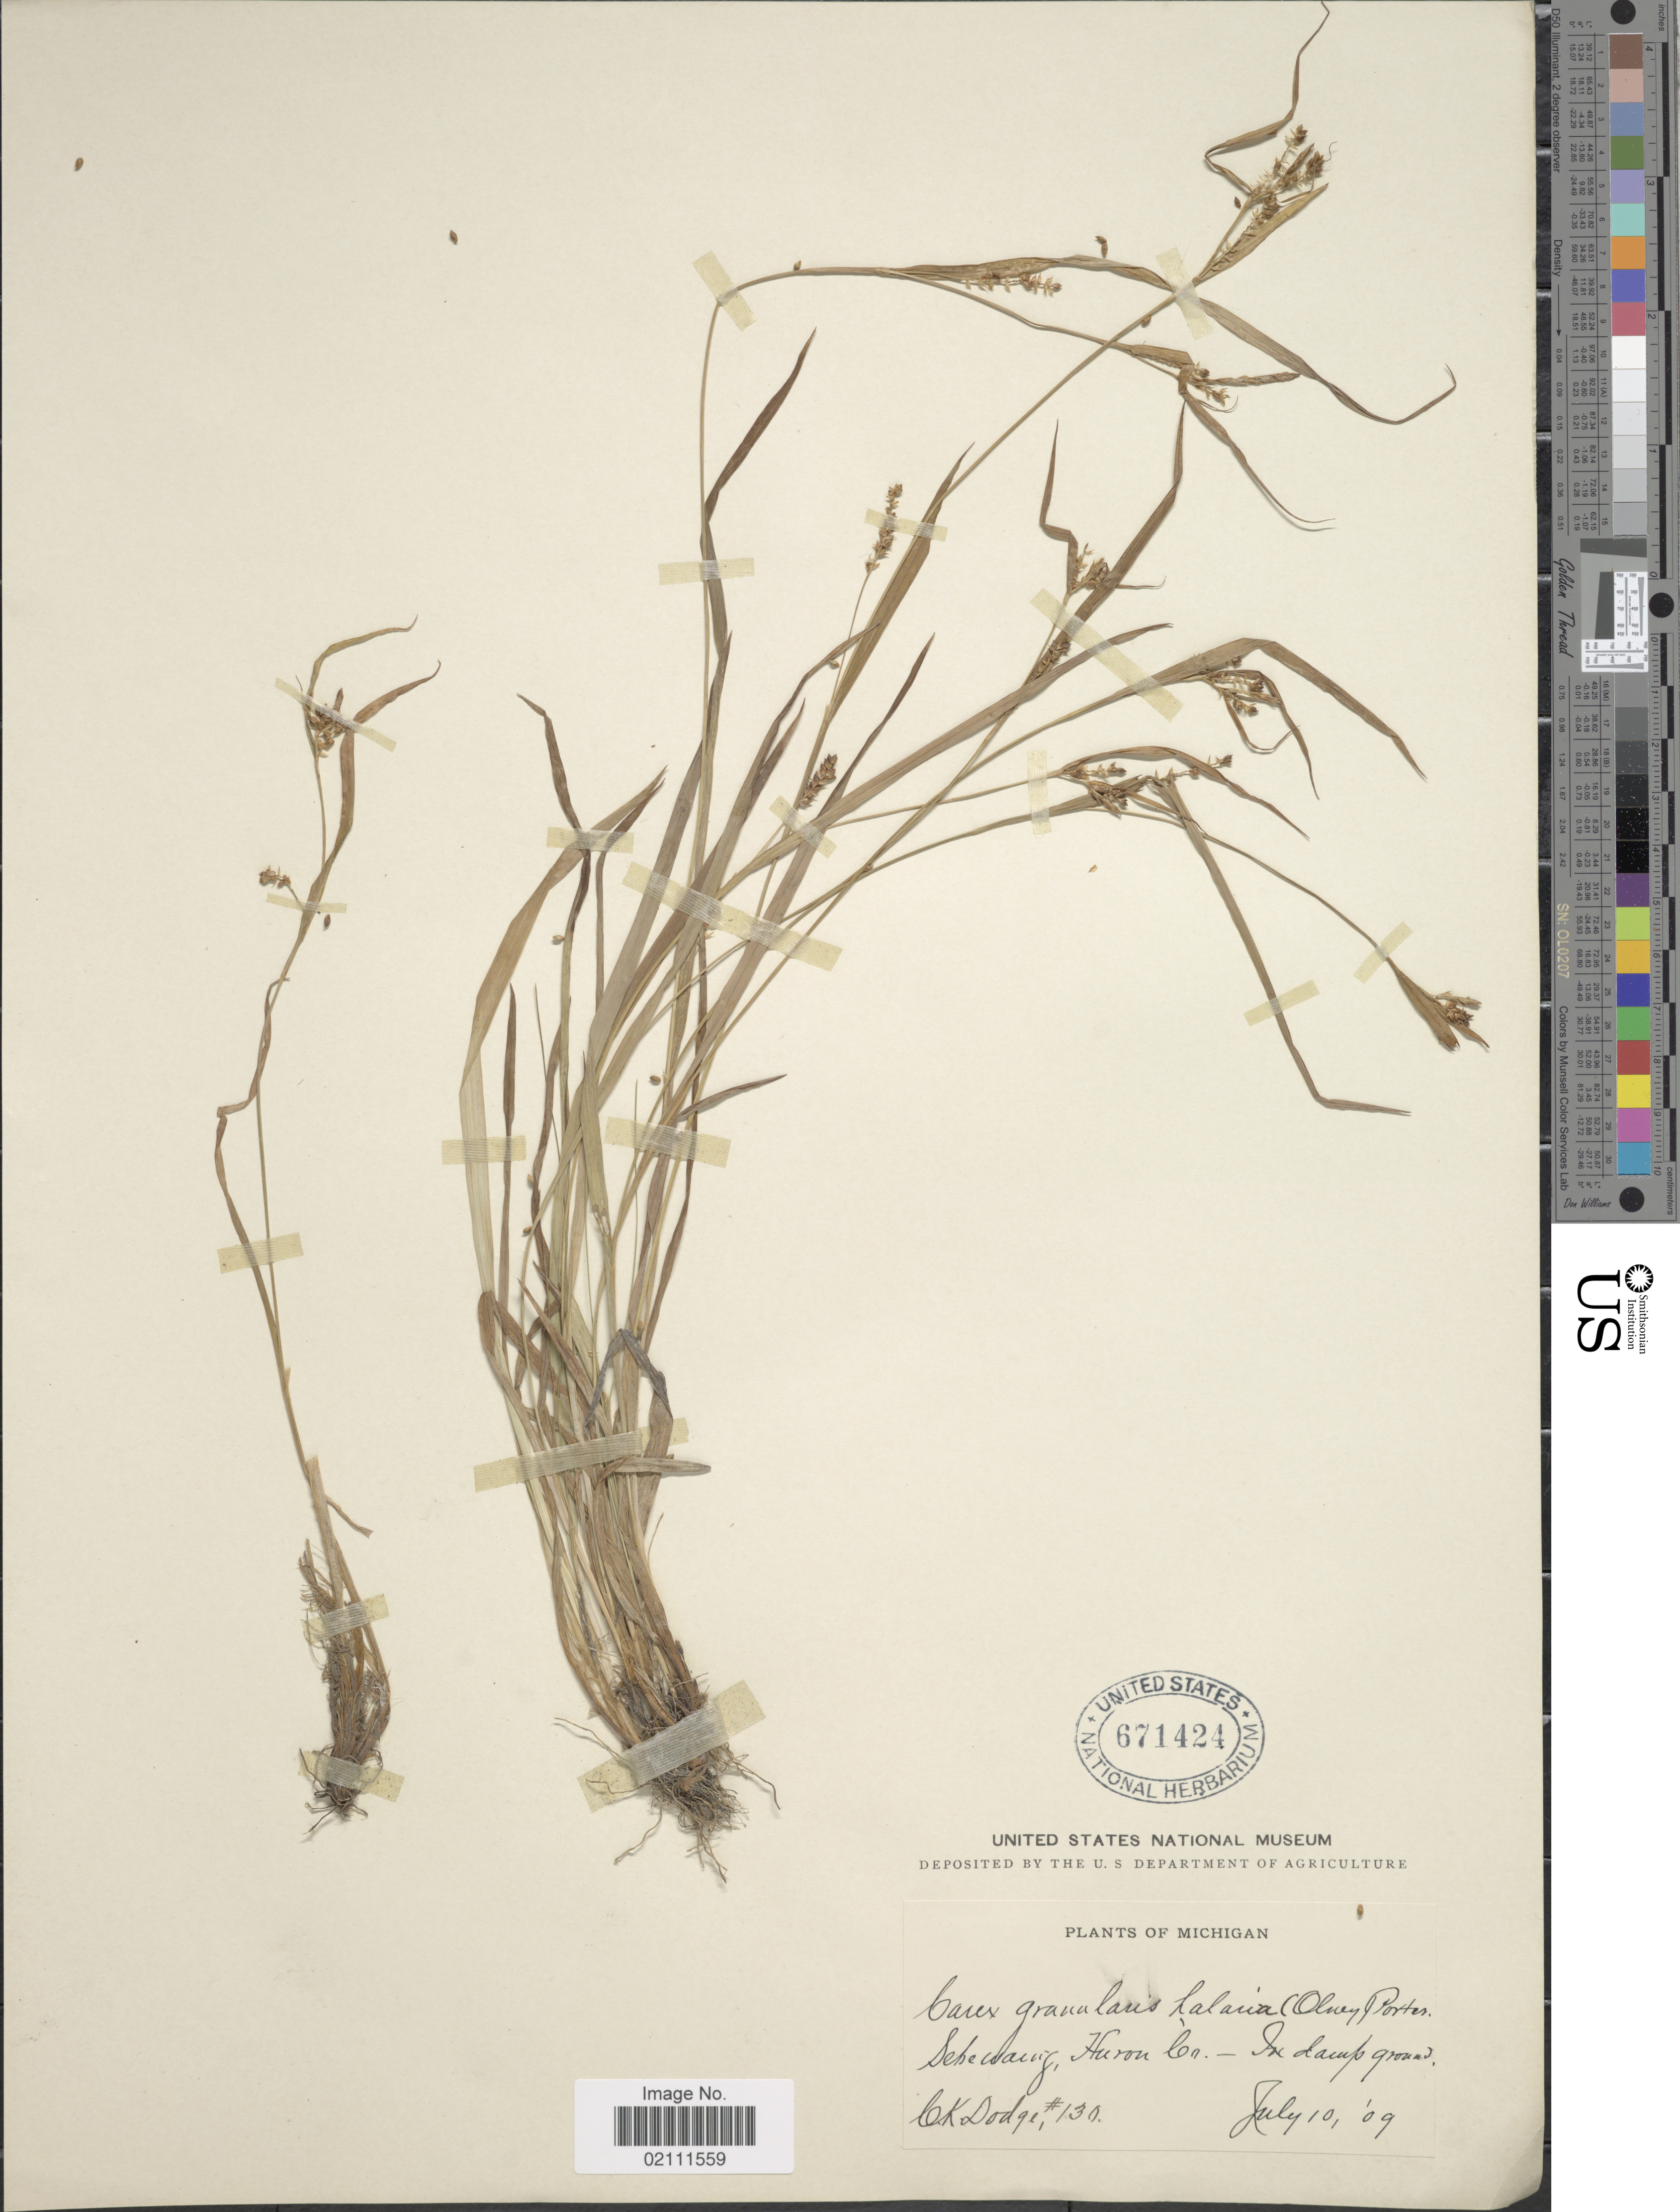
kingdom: Plantae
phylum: Tracheophyta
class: Liliopsida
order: Poales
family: Cyperaceae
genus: Carex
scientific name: Carex granularis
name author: Muhl. ex Willd.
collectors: C. Dodge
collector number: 130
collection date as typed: Transcribed d/m/y: 10/7/9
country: United States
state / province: Michigan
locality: Sebewaing, Huron Co.-in damp ground.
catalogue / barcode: US 671424